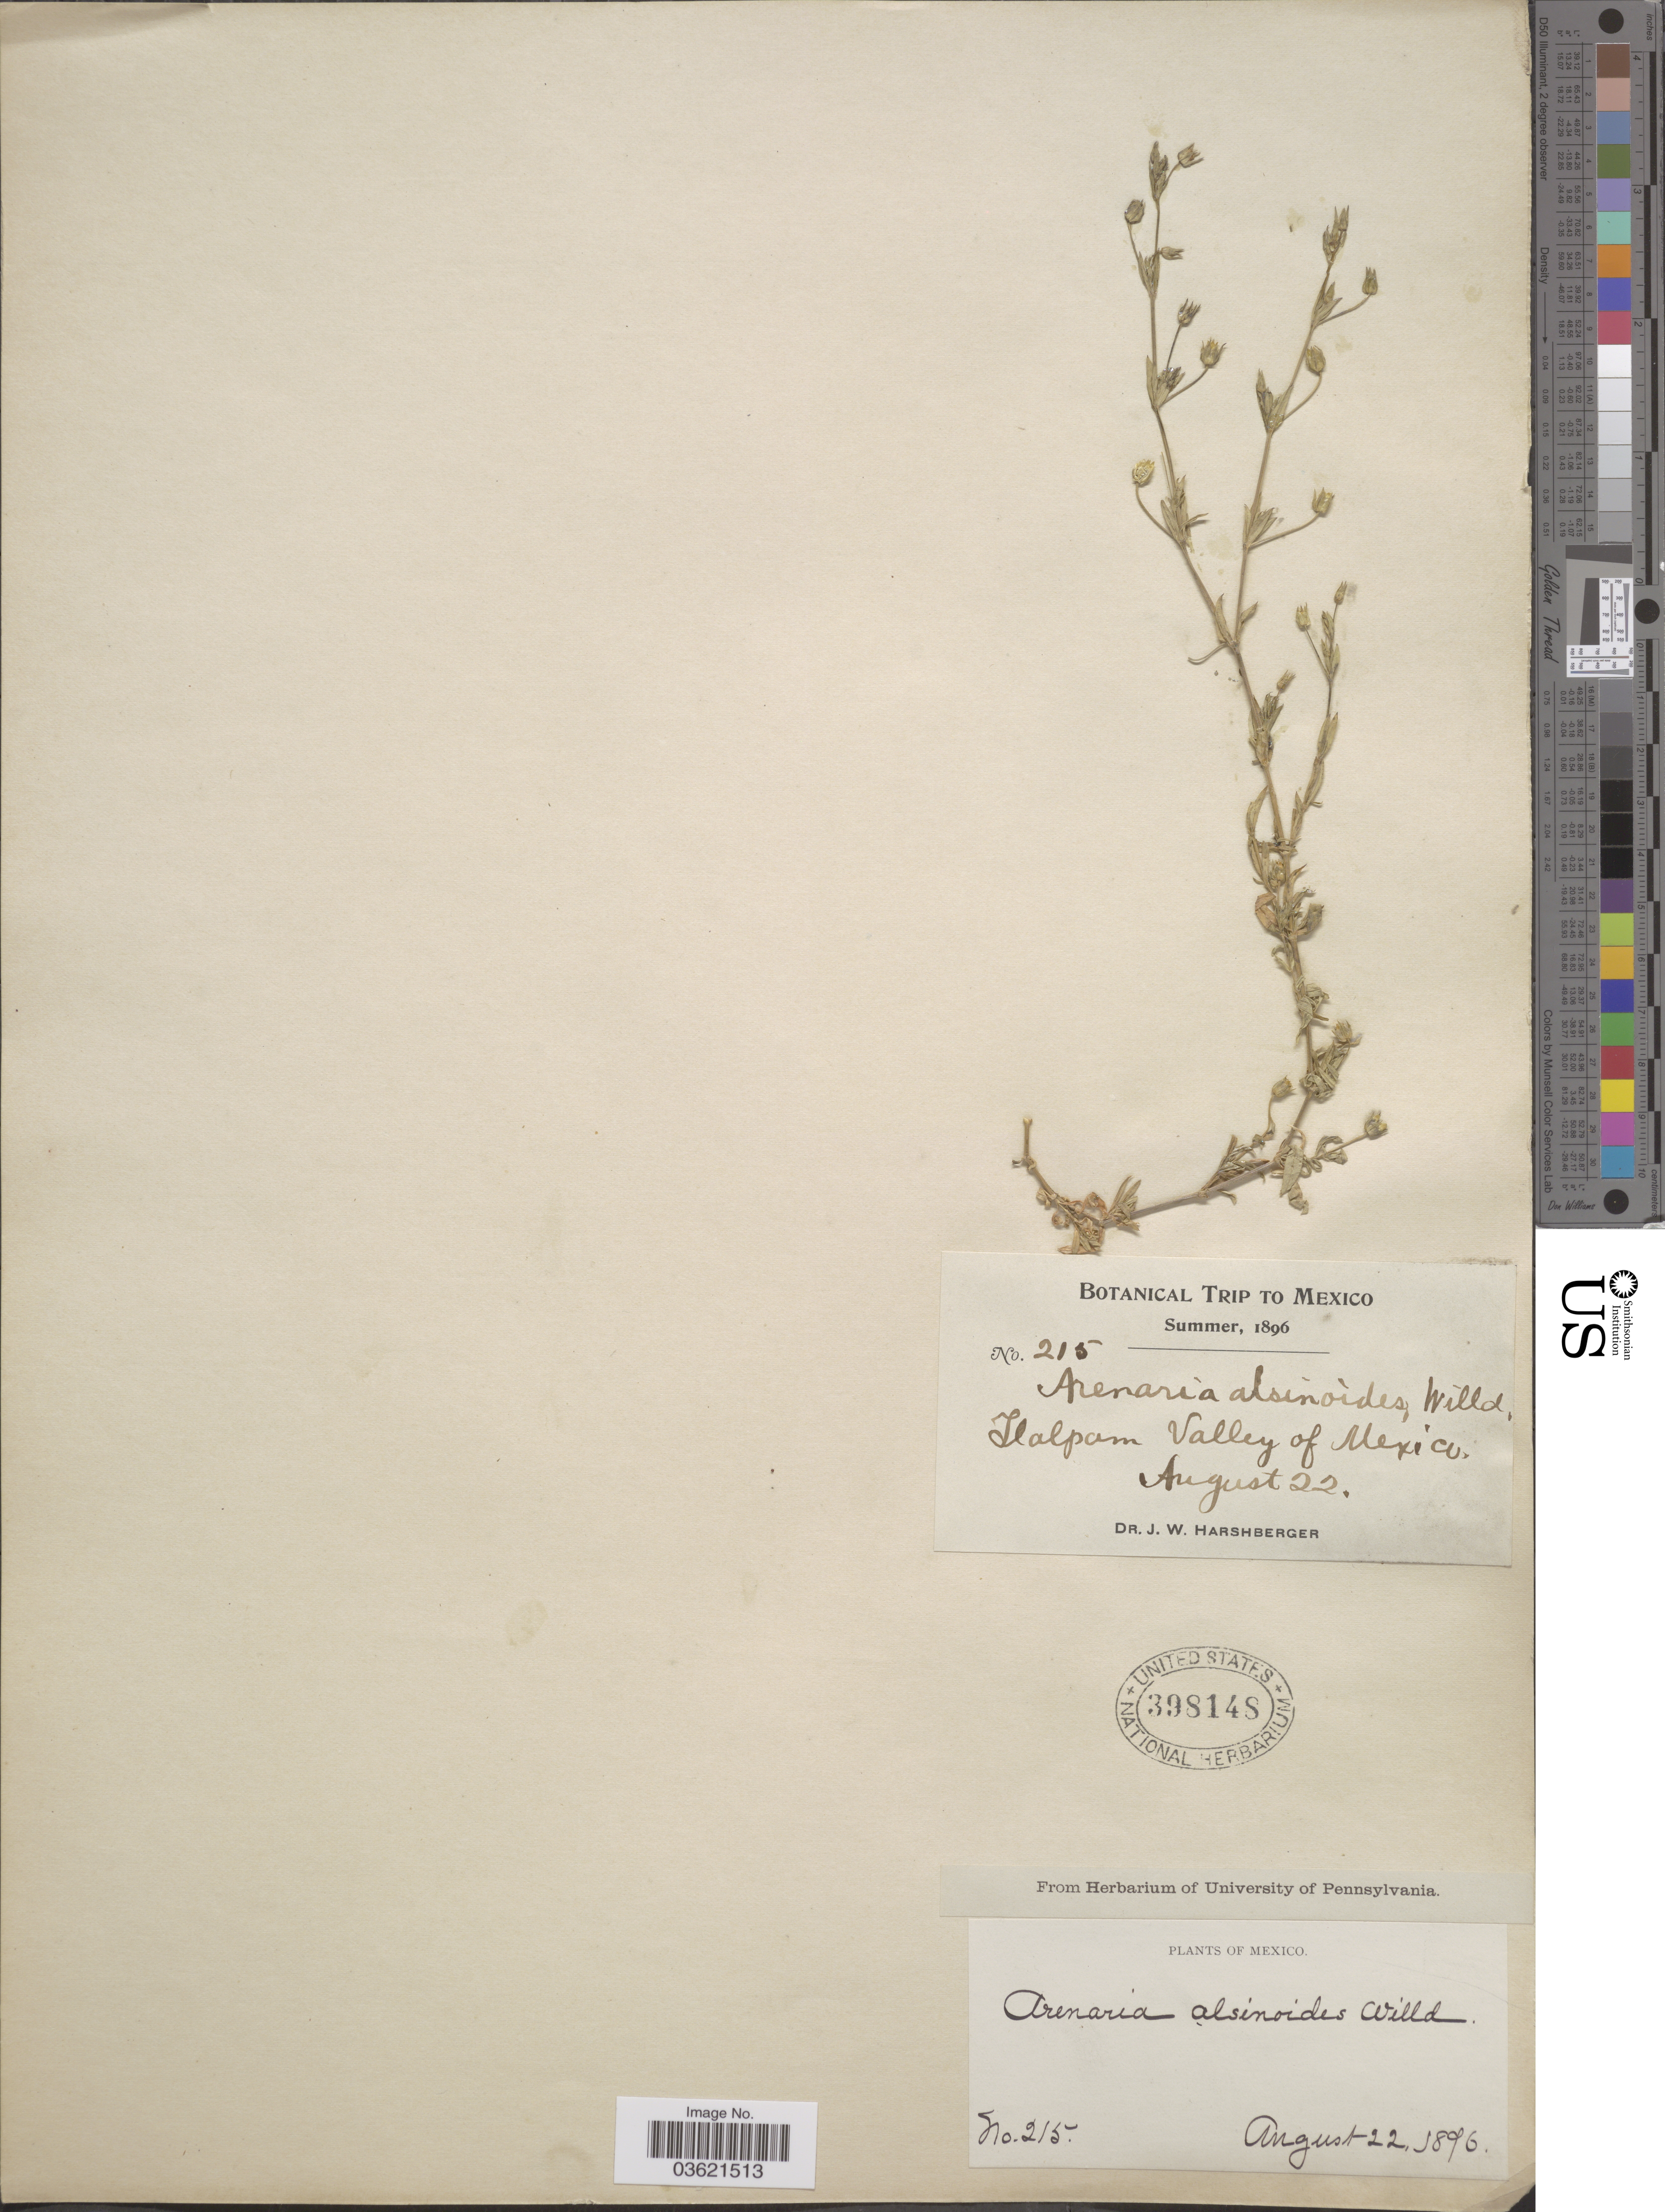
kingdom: Plantae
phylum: Tracheophyta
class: Magnoliopsida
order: Caryophyllales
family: Caryophyllaceae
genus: Arenaria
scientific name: Arenaria lanuginosa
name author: (Michx.) Rohrb.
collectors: J. W. Harshberger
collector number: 215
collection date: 1896-08-22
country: Mexico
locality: Tlalpam Valley of Mexico.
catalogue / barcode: US 398148